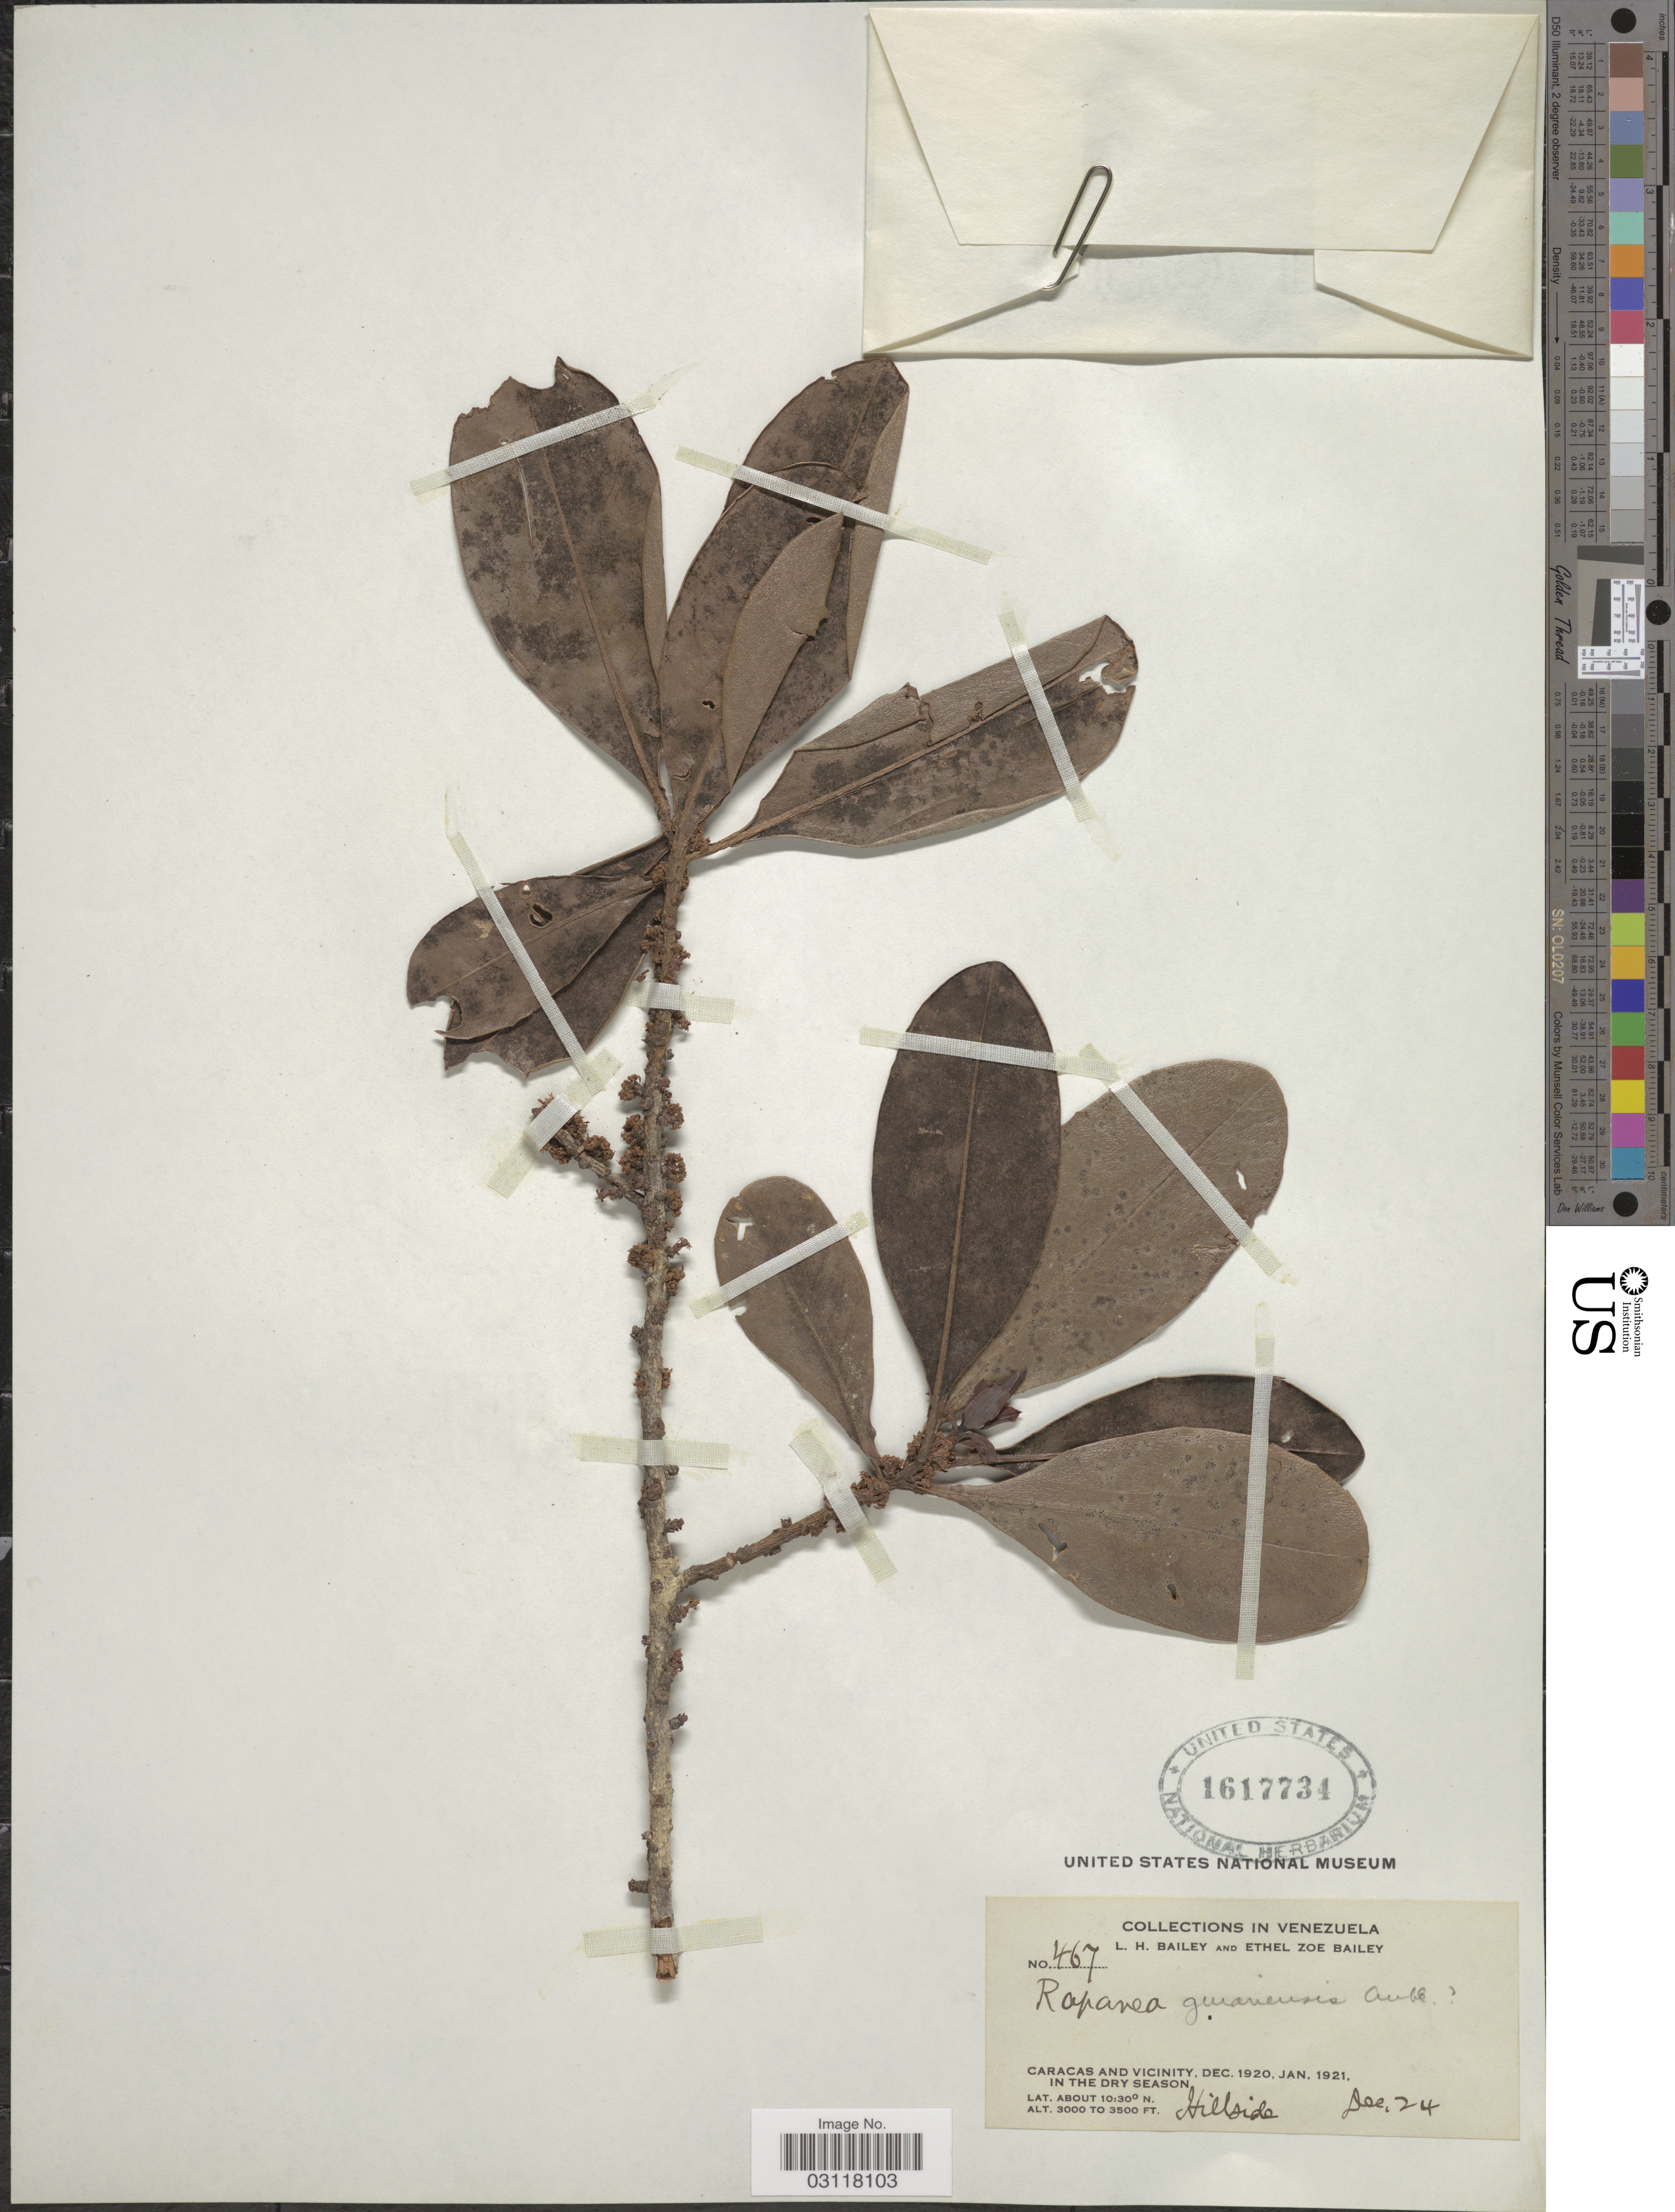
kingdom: Plantae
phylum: Tracheophyta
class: Magnoliopsida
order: Ericales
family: Primulaceae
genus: Rapanea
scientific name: Rapanea guianensis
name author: Aubl.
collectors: L. H. Bailey & E. Z. Bailey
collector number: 467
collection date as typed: Transcribed d/m/y: /12/24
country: Venezuela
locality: Caracas and Vicinity.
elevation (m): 914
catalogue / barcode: US 1617734